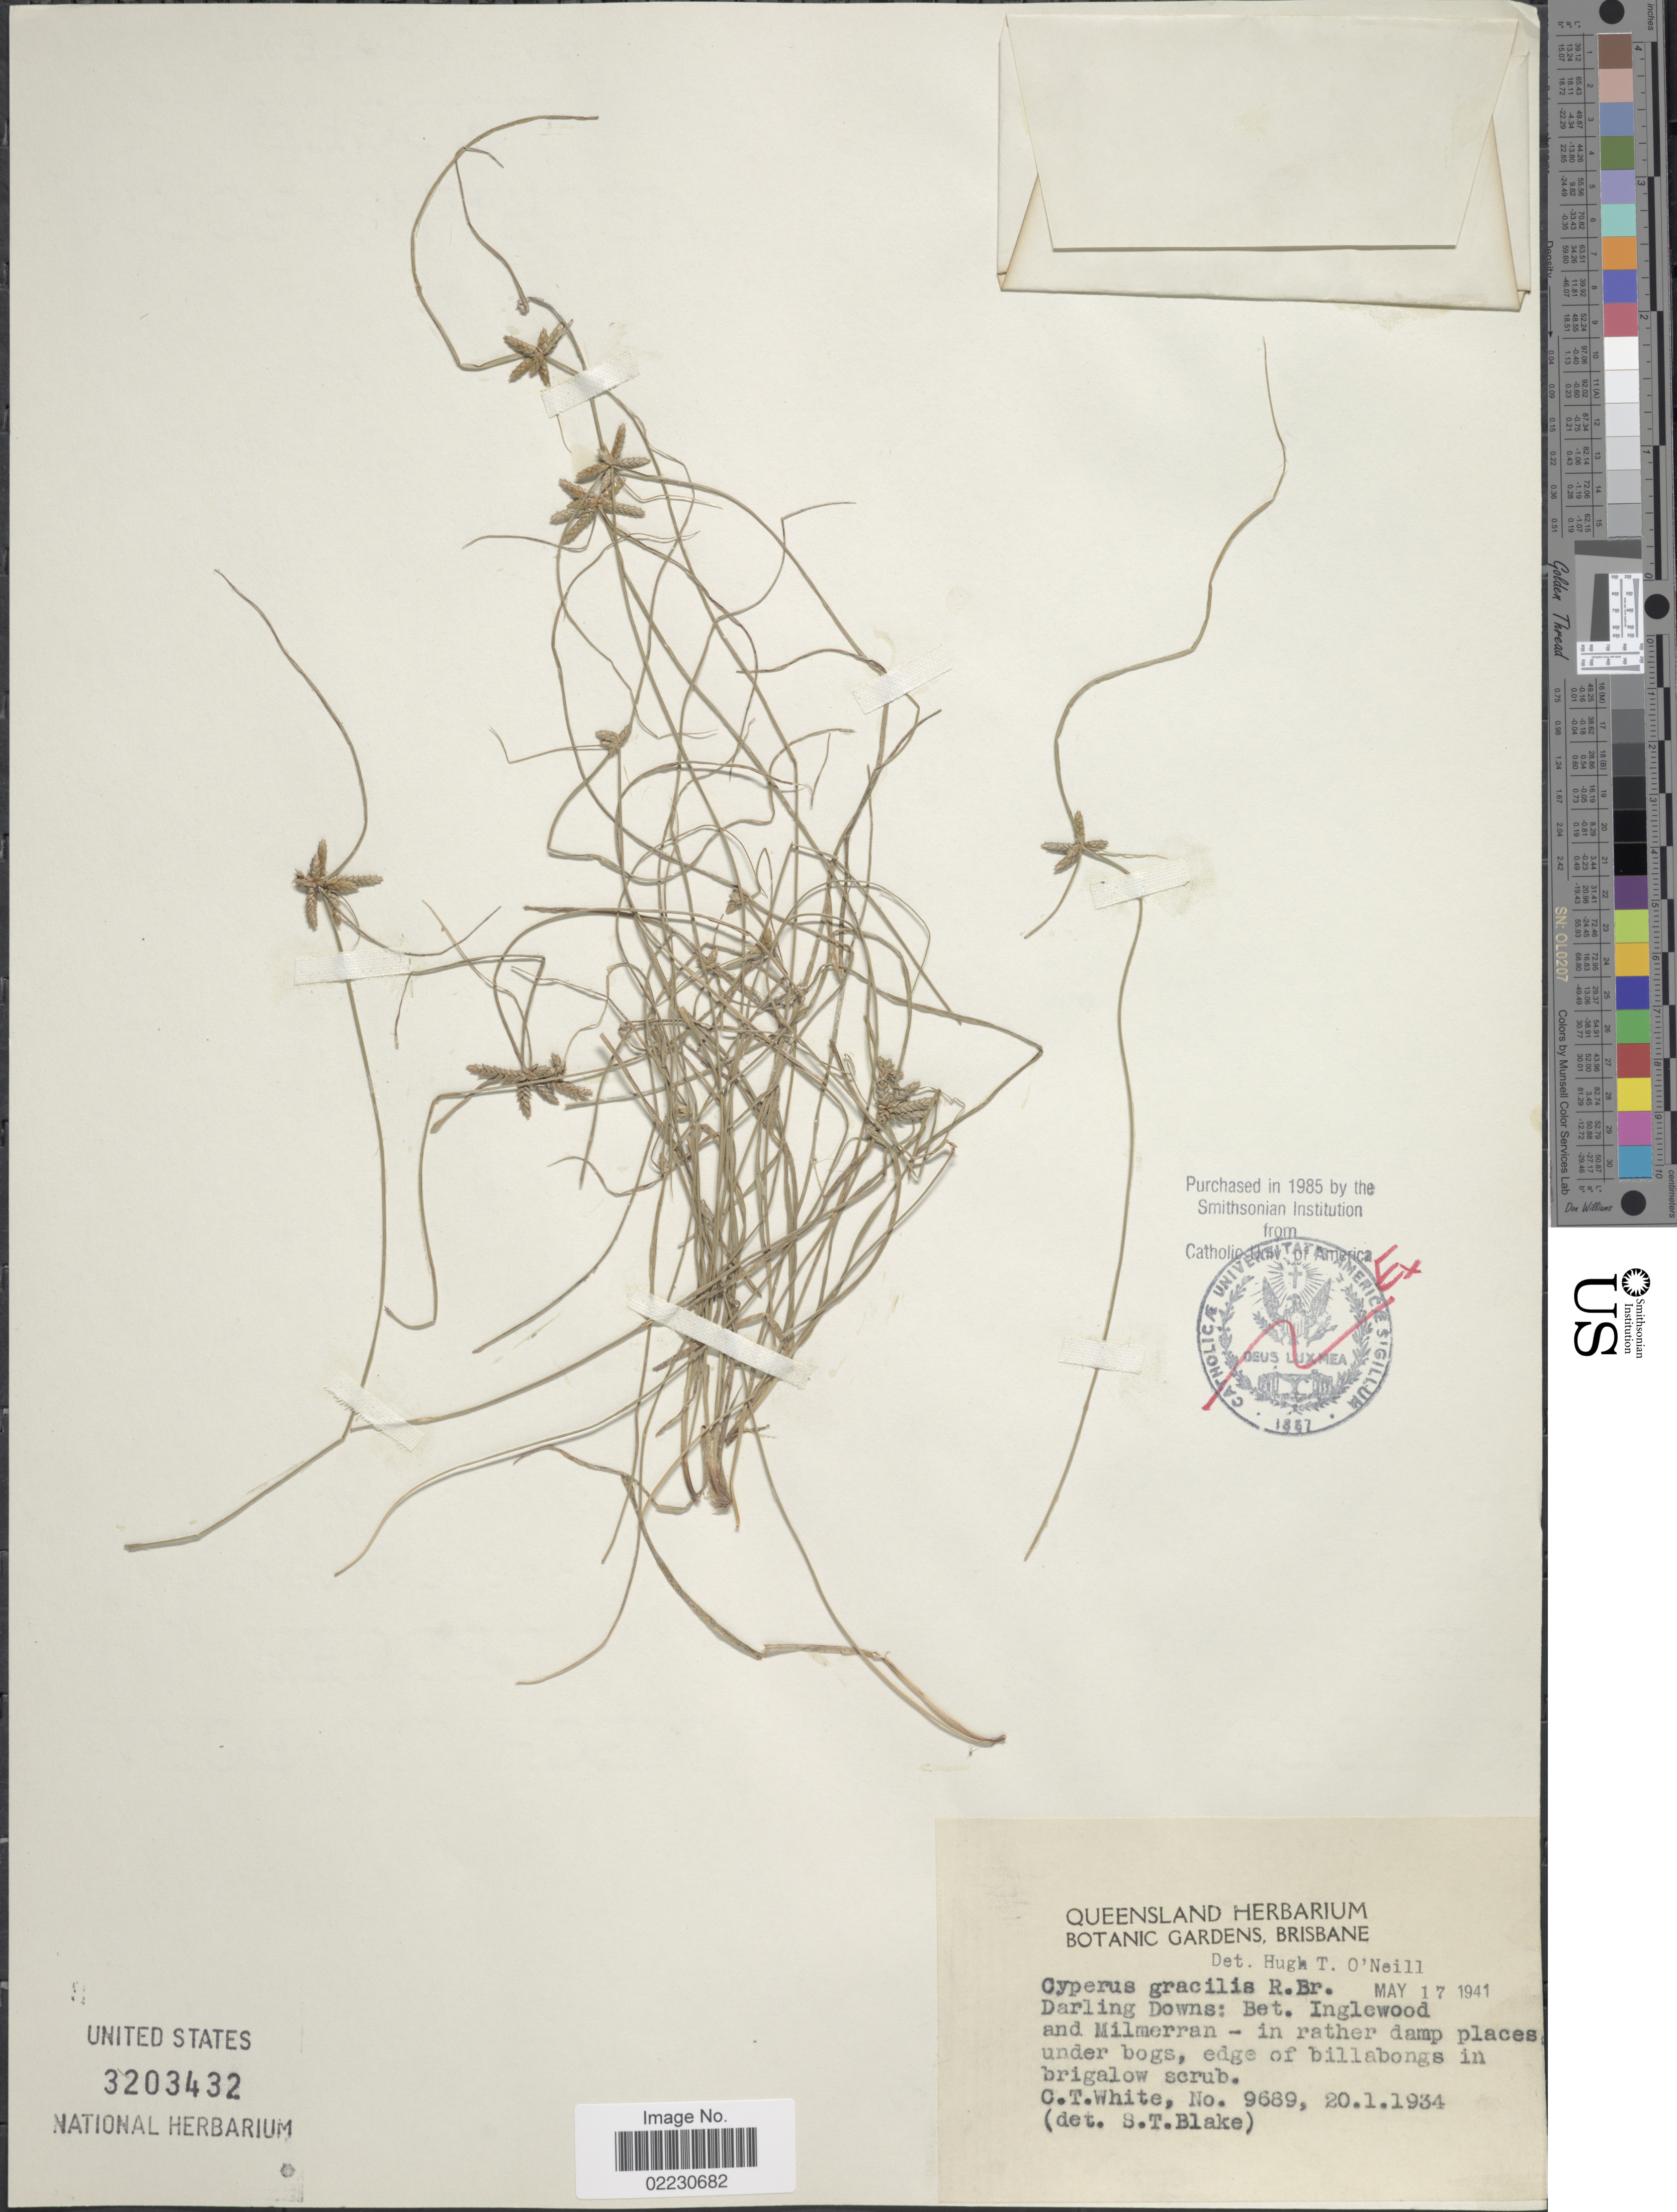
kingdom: Plantae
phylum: Tracheophyta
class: Liliopsida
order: Poales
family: Cyperaceae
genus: Cyperus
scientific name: Cyperus gracilis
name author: R. Br.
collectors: C. T. White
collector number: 9689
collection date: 1934-01-20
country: Australia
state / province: Queensland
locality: Darling Downs; Bet. Inglewood and Milmerran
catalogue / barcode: US 3203432